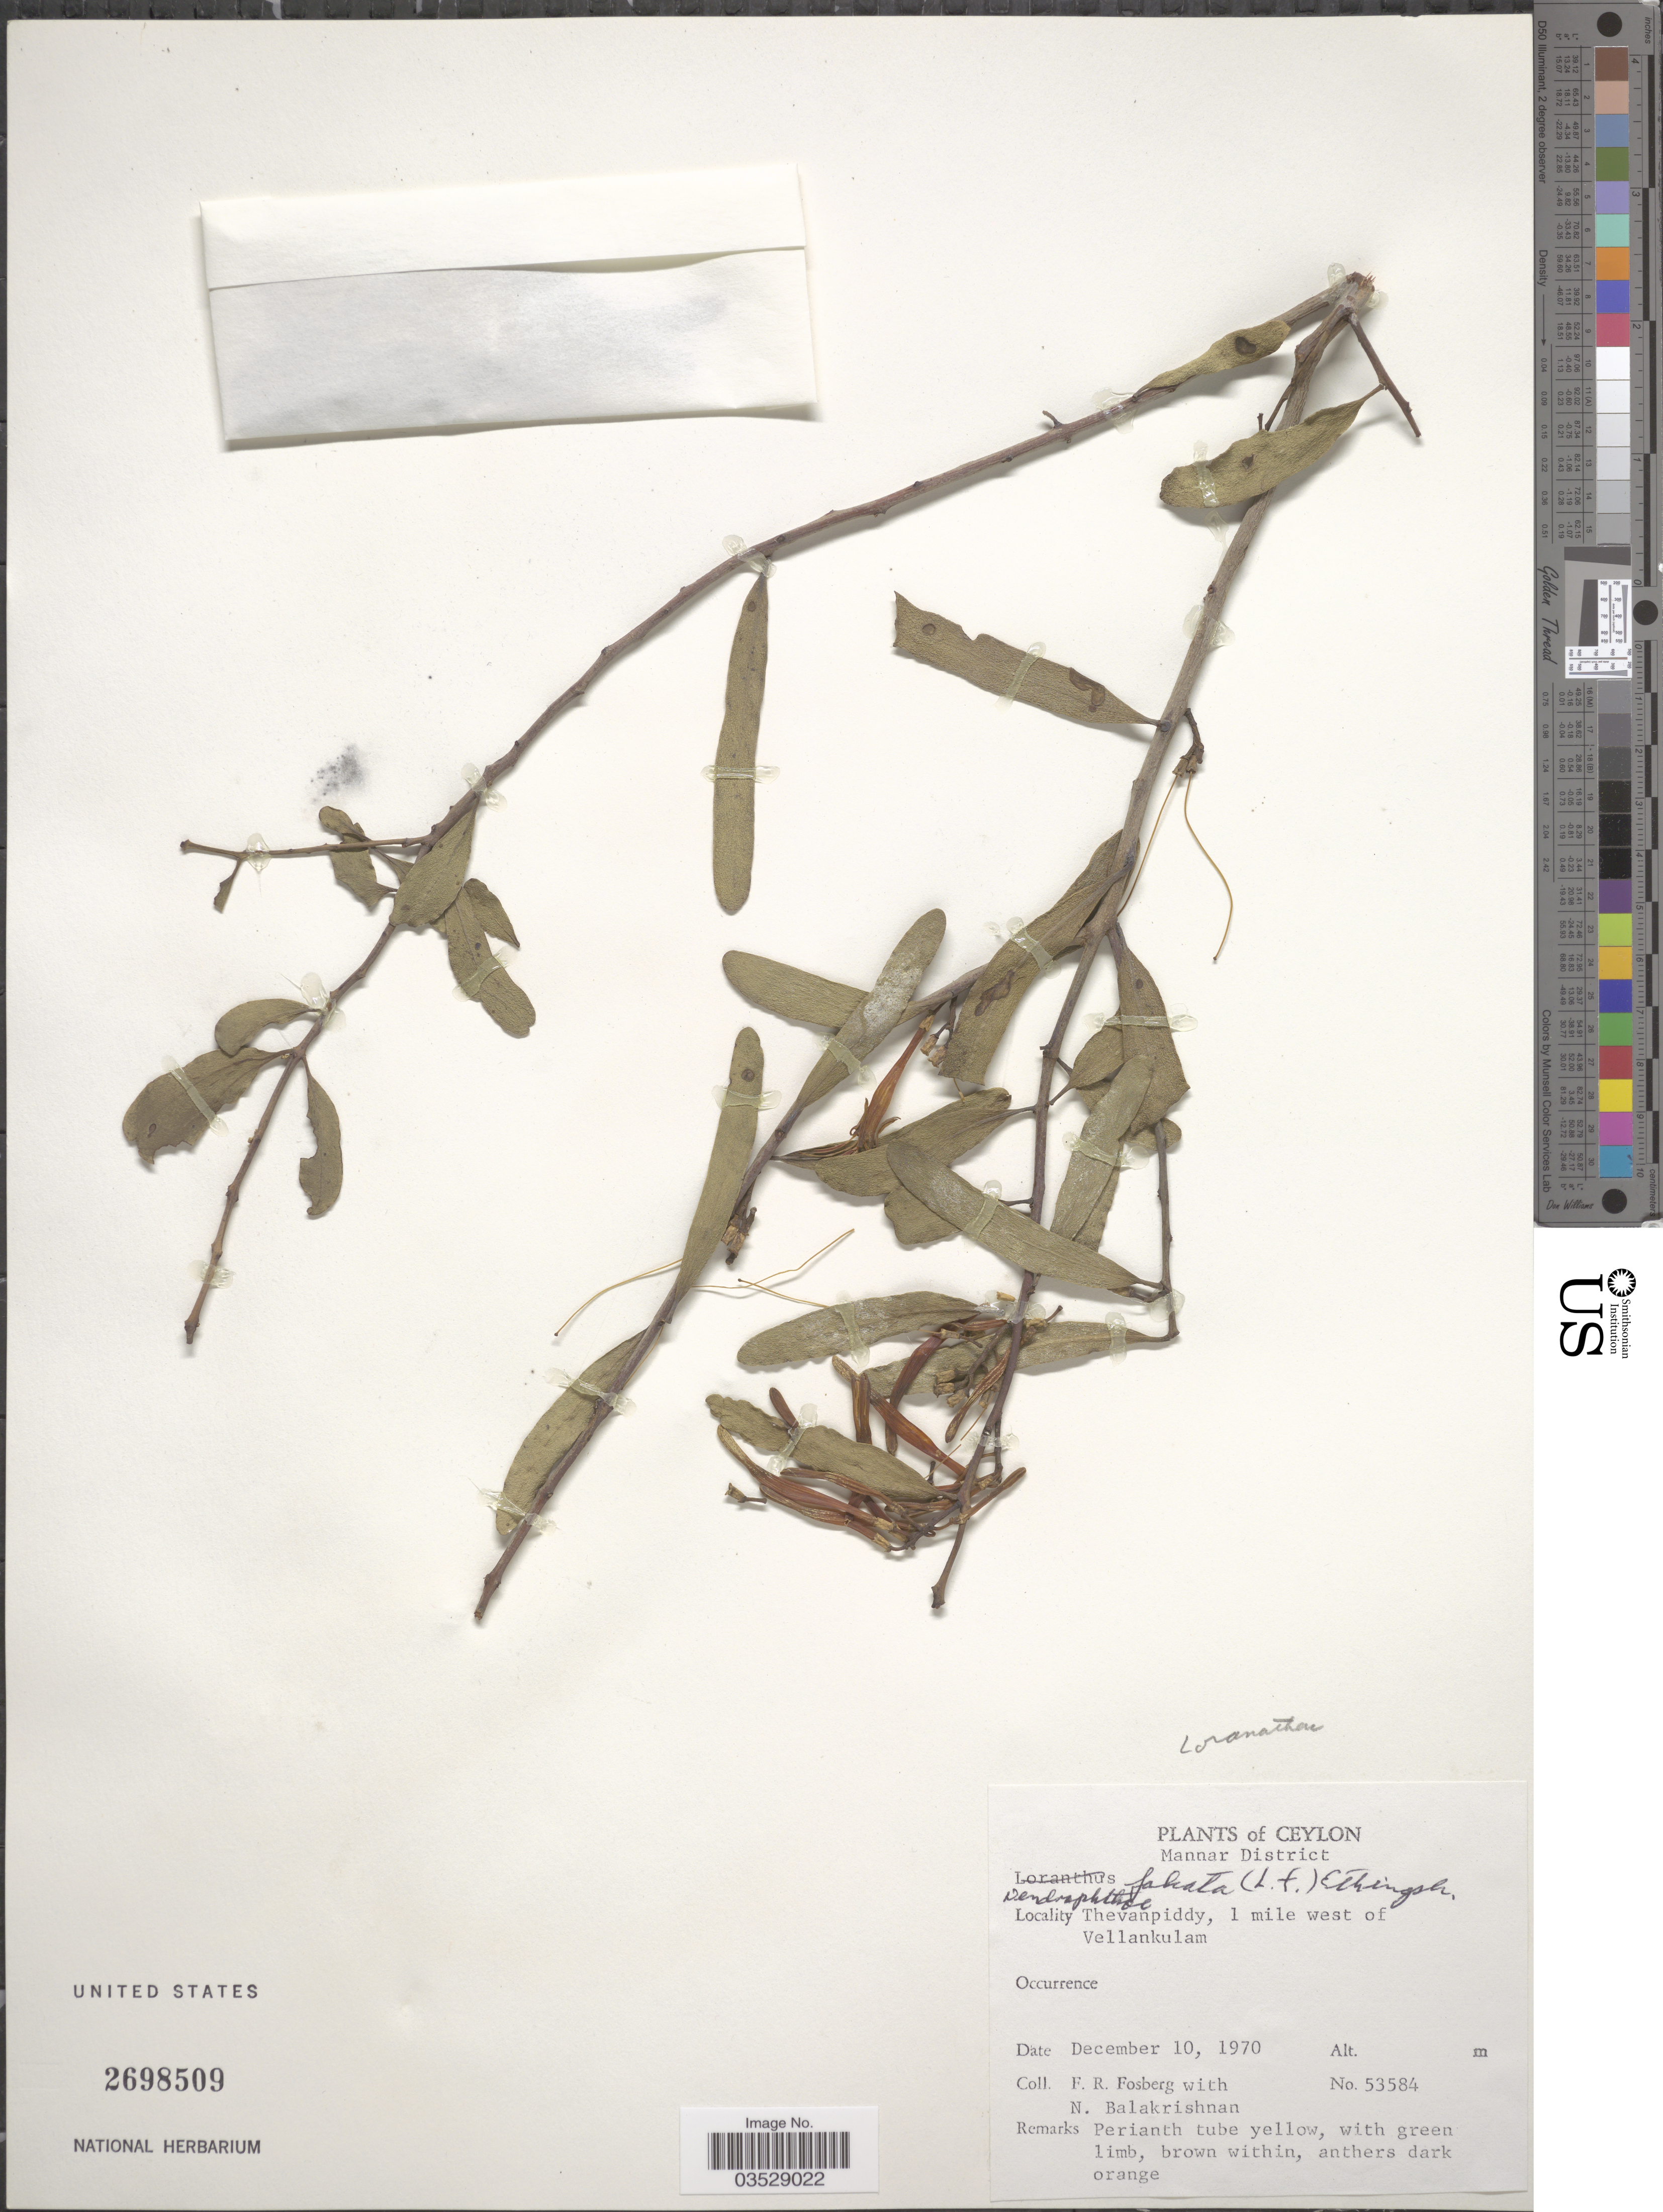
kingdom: Plantae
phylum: Tracheophyta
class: Magnoliopsida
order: Santalales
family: Loranthaceae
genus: Dendrophthoe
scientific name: Dendrophthoe falcata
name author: (L. f.) Ettingsh.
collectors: F. R. Fosberg & N. Balakrishnan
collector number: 53584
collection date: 1970-12-10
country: Sri Lanka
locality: Ceylon. Mannar District. Thevanpiddy, 1 mile west of Vellankulam.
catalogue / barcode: US 2698509